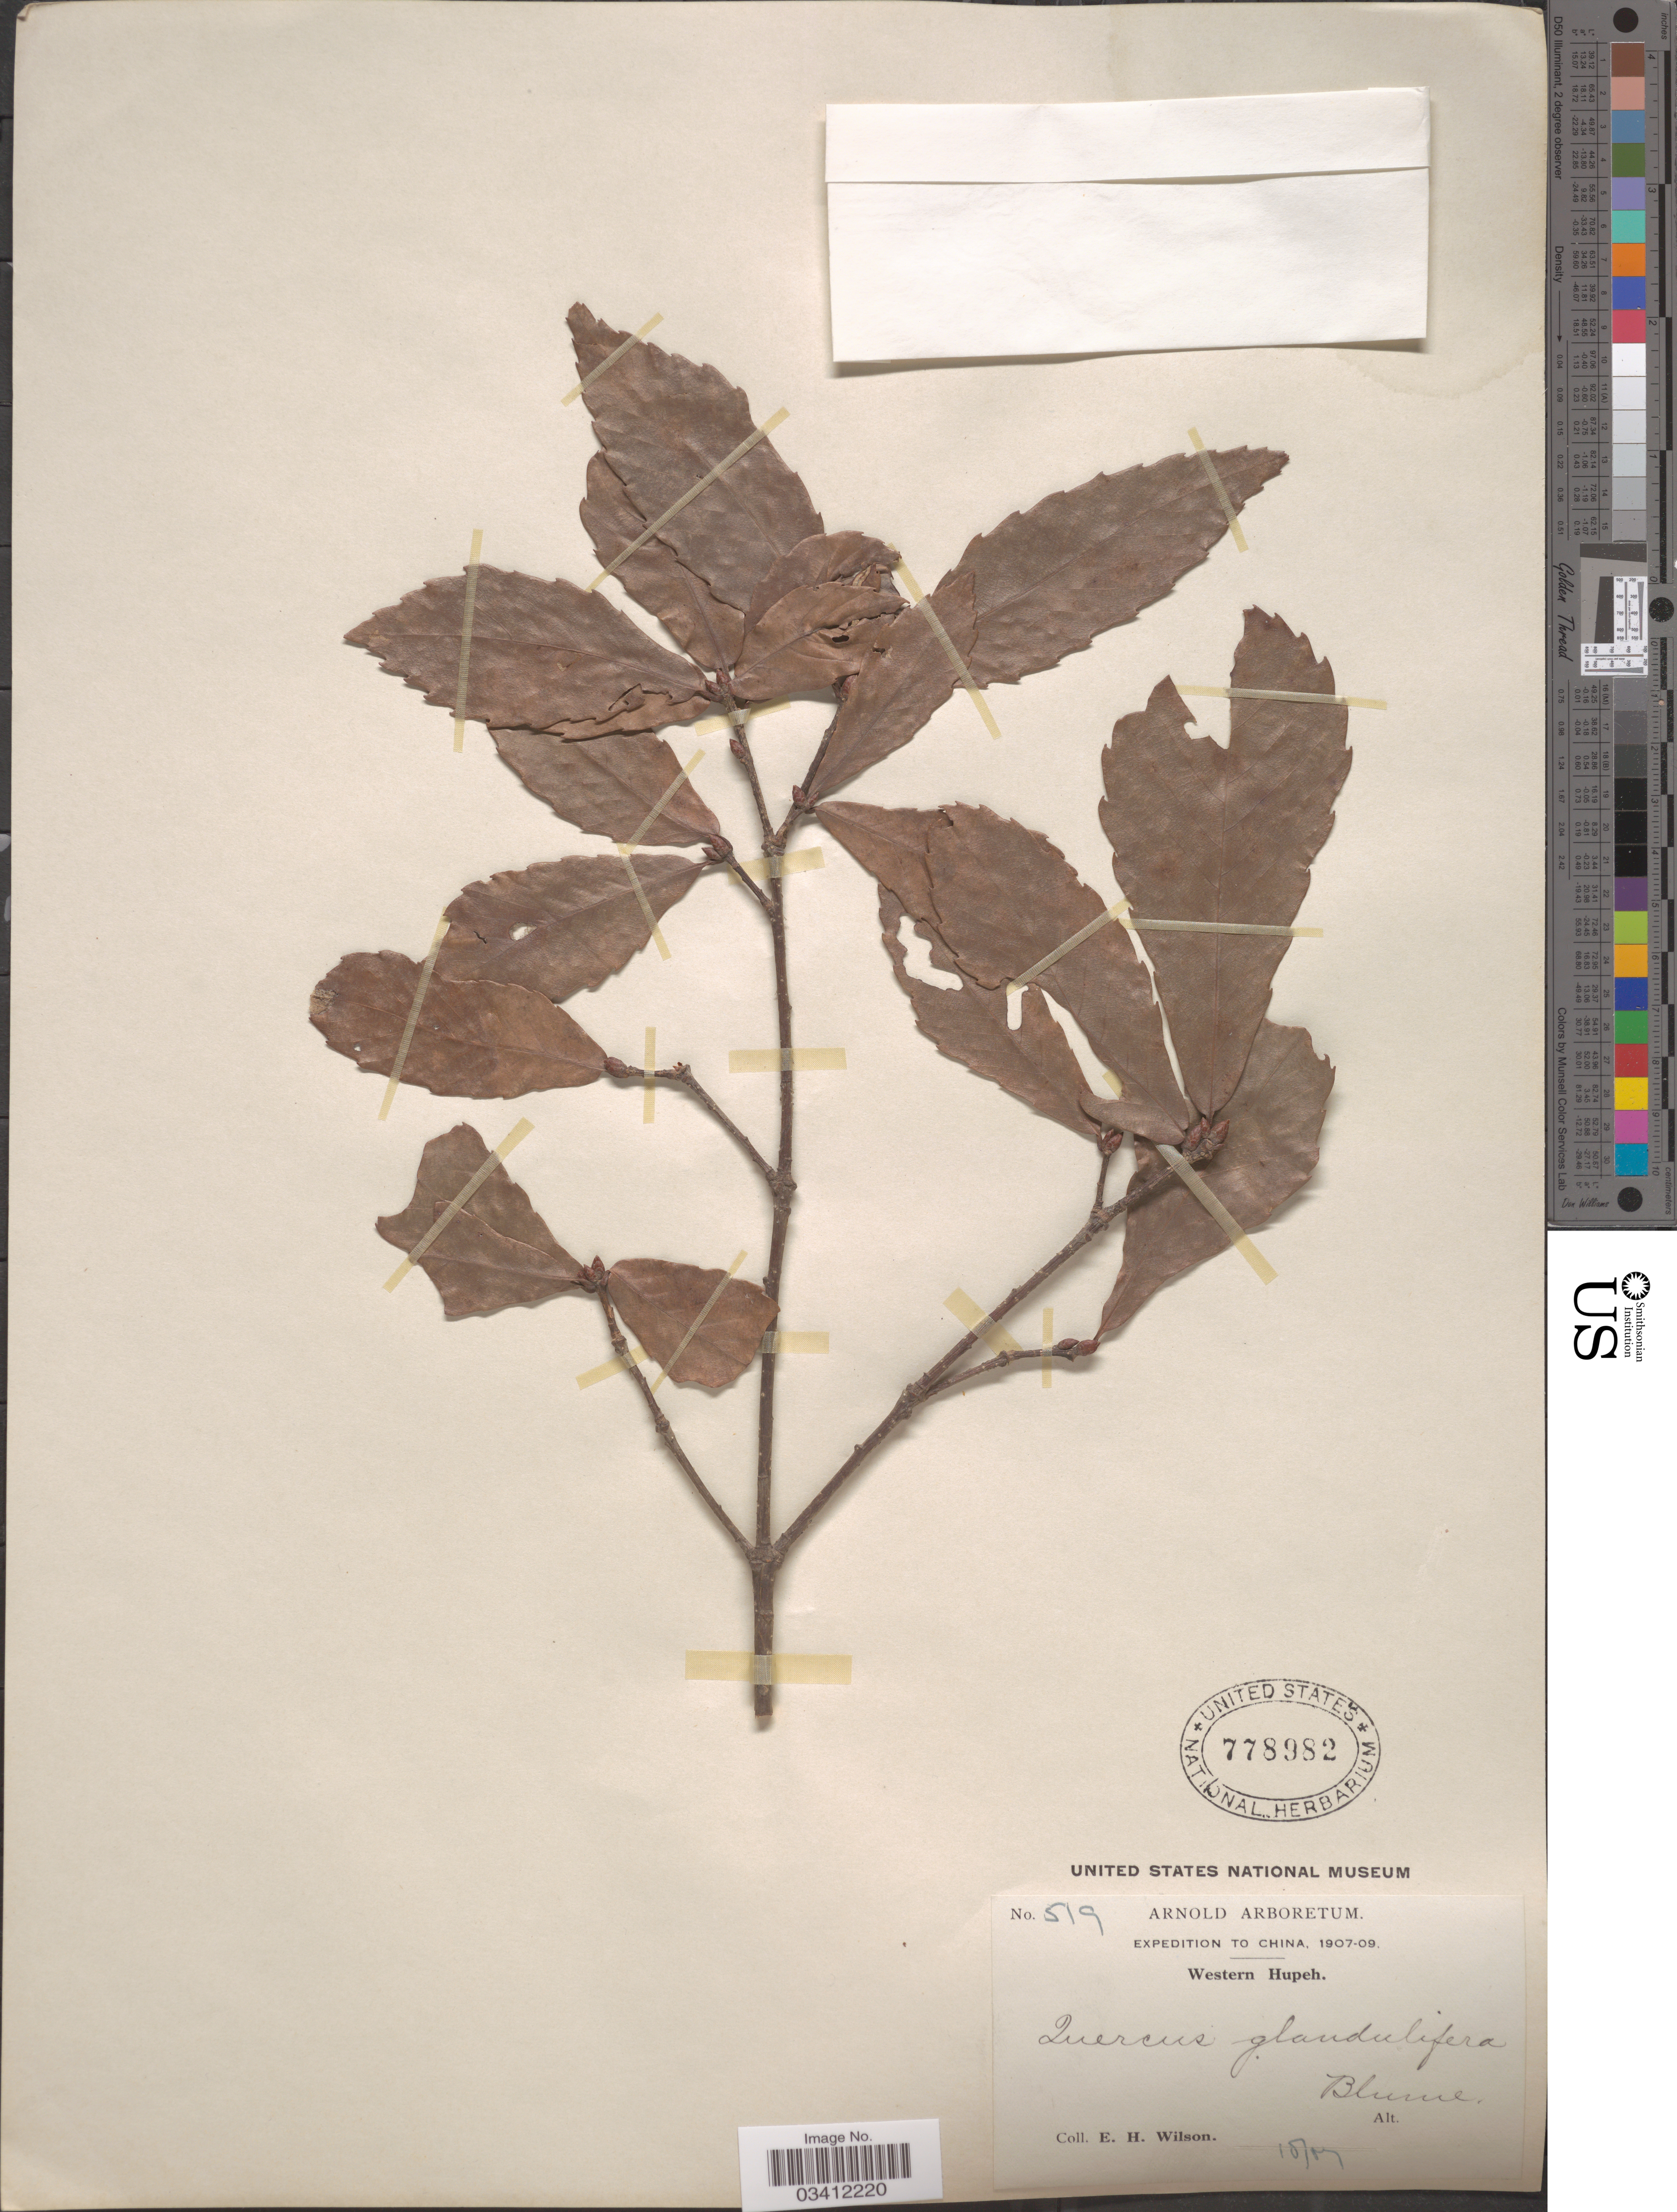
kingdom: Plantae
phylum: Tracheophyta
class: Magnoliopsida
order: Fagales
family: Fagaceae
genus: Quercus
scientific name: Quercus serrata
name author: Thunb.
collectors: E. Wilson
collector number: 519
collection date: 1907-10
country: China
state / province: Hubei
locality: Western Hupeh.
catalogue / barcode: US 778982